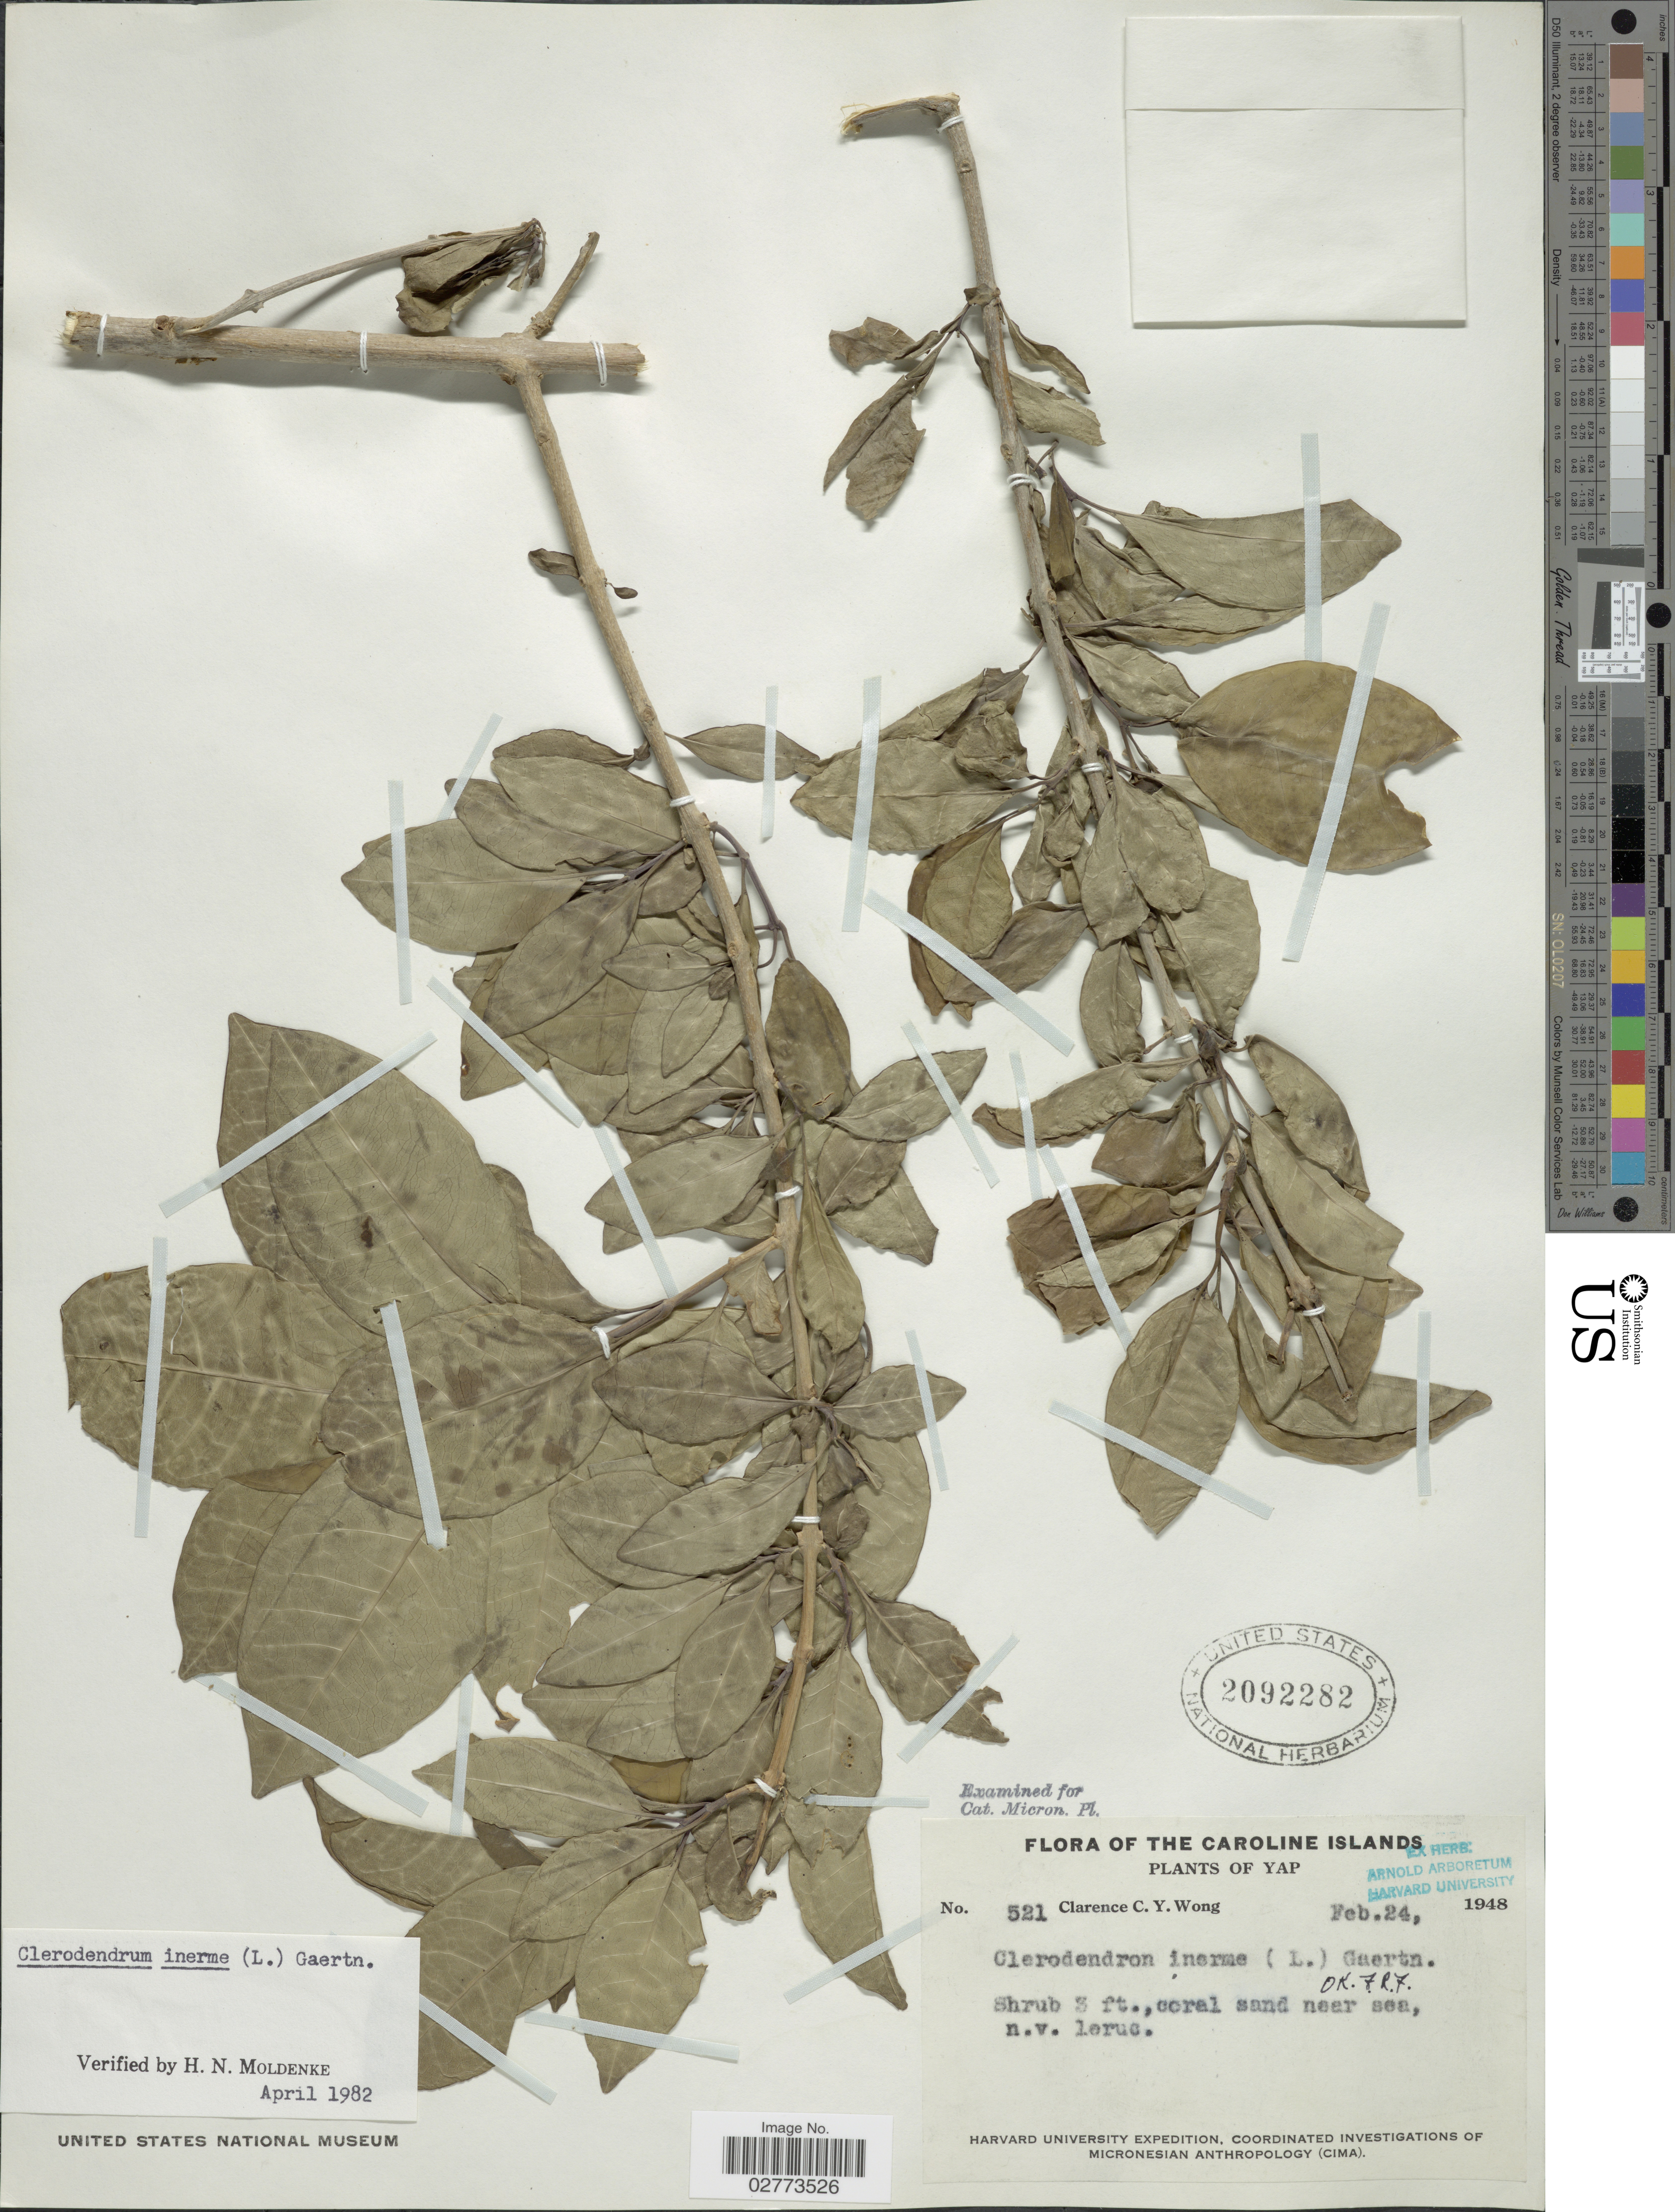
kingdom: Plantae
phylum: Tracheophyta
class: Magnoliopsida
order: Lamiales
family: Lamiaceae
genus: Clerodendrum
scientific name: Clerodendrum inerme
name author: (L.) Gaertn.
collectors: C. Wong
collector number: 521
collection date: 1948-02-24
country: Micronesia, Federated States of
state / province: Yap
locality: Caroline Islands.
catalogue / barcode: US 2092282